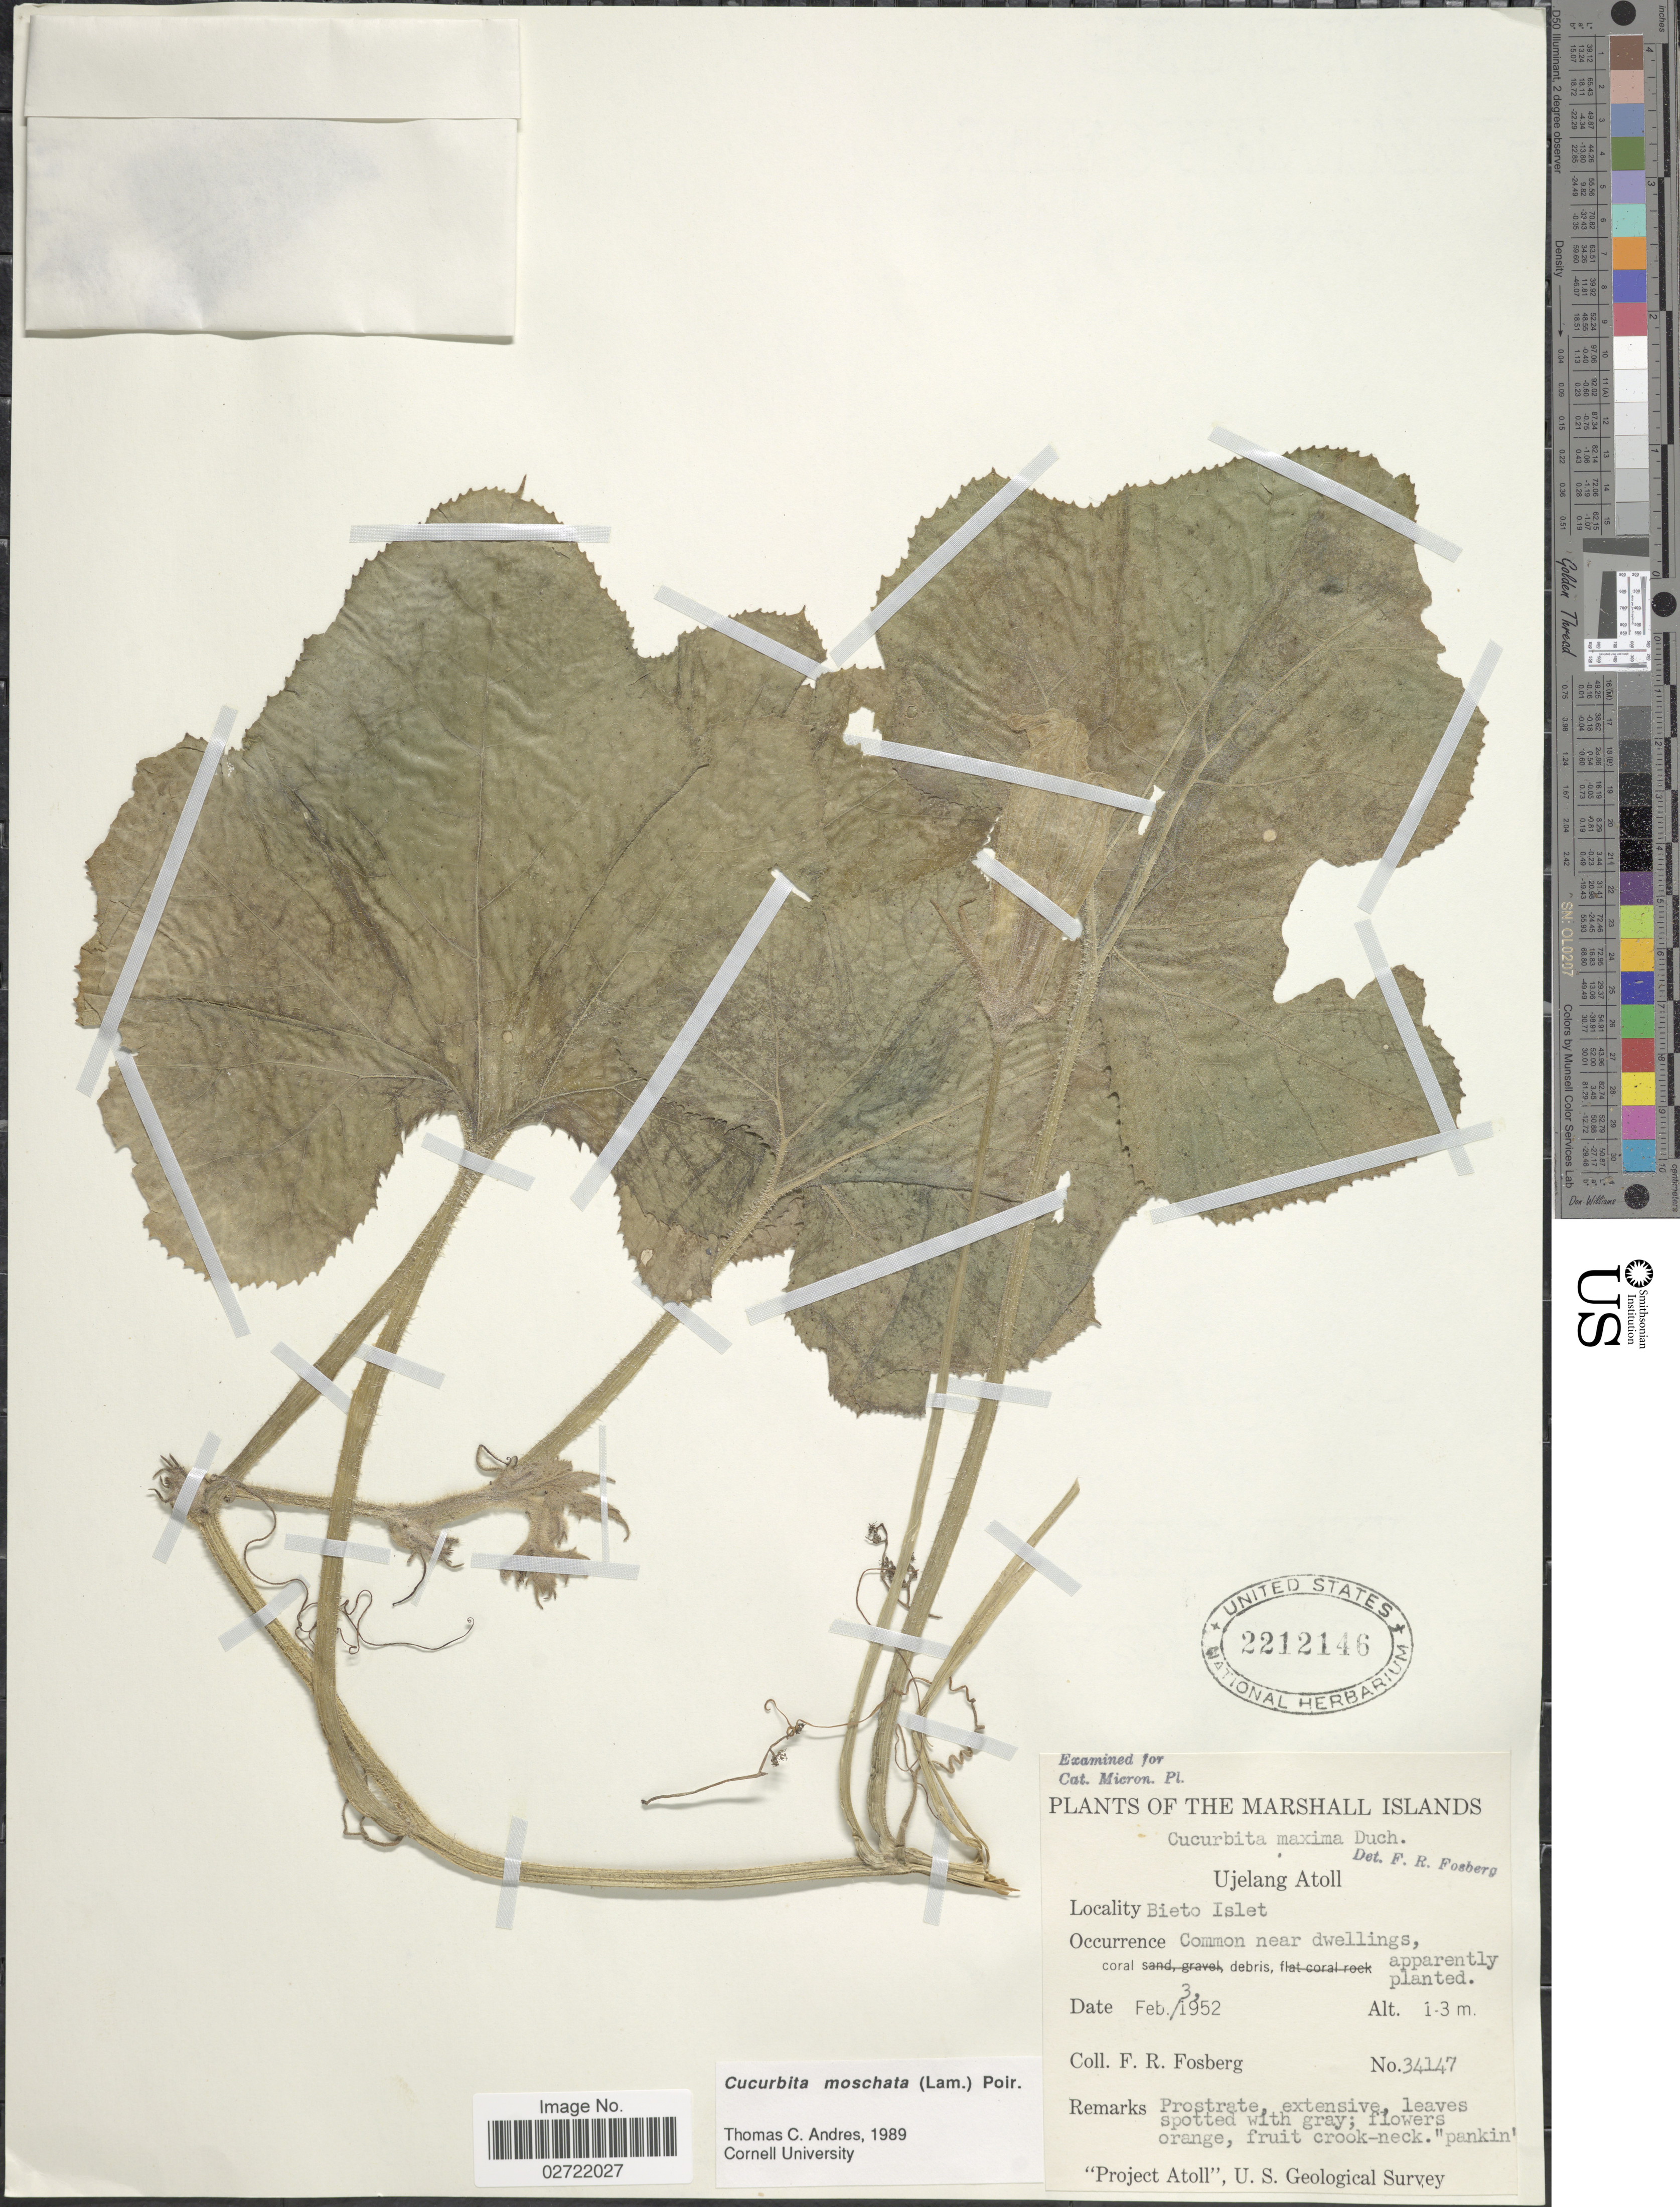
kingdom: Plantae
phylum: Tracheophyta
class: Magnoliopsida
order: Cucurbitales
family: Cucurbitaceae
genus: Cucurbita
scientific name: Cucurbita moschata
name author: (Duch.) Poir.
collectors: F. R. Fosberg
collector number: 34147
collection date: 1952-02-03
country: Marshall Islands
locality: Ujelang Atoll, Bieto Islet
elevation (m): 1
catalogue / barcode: US 2212146